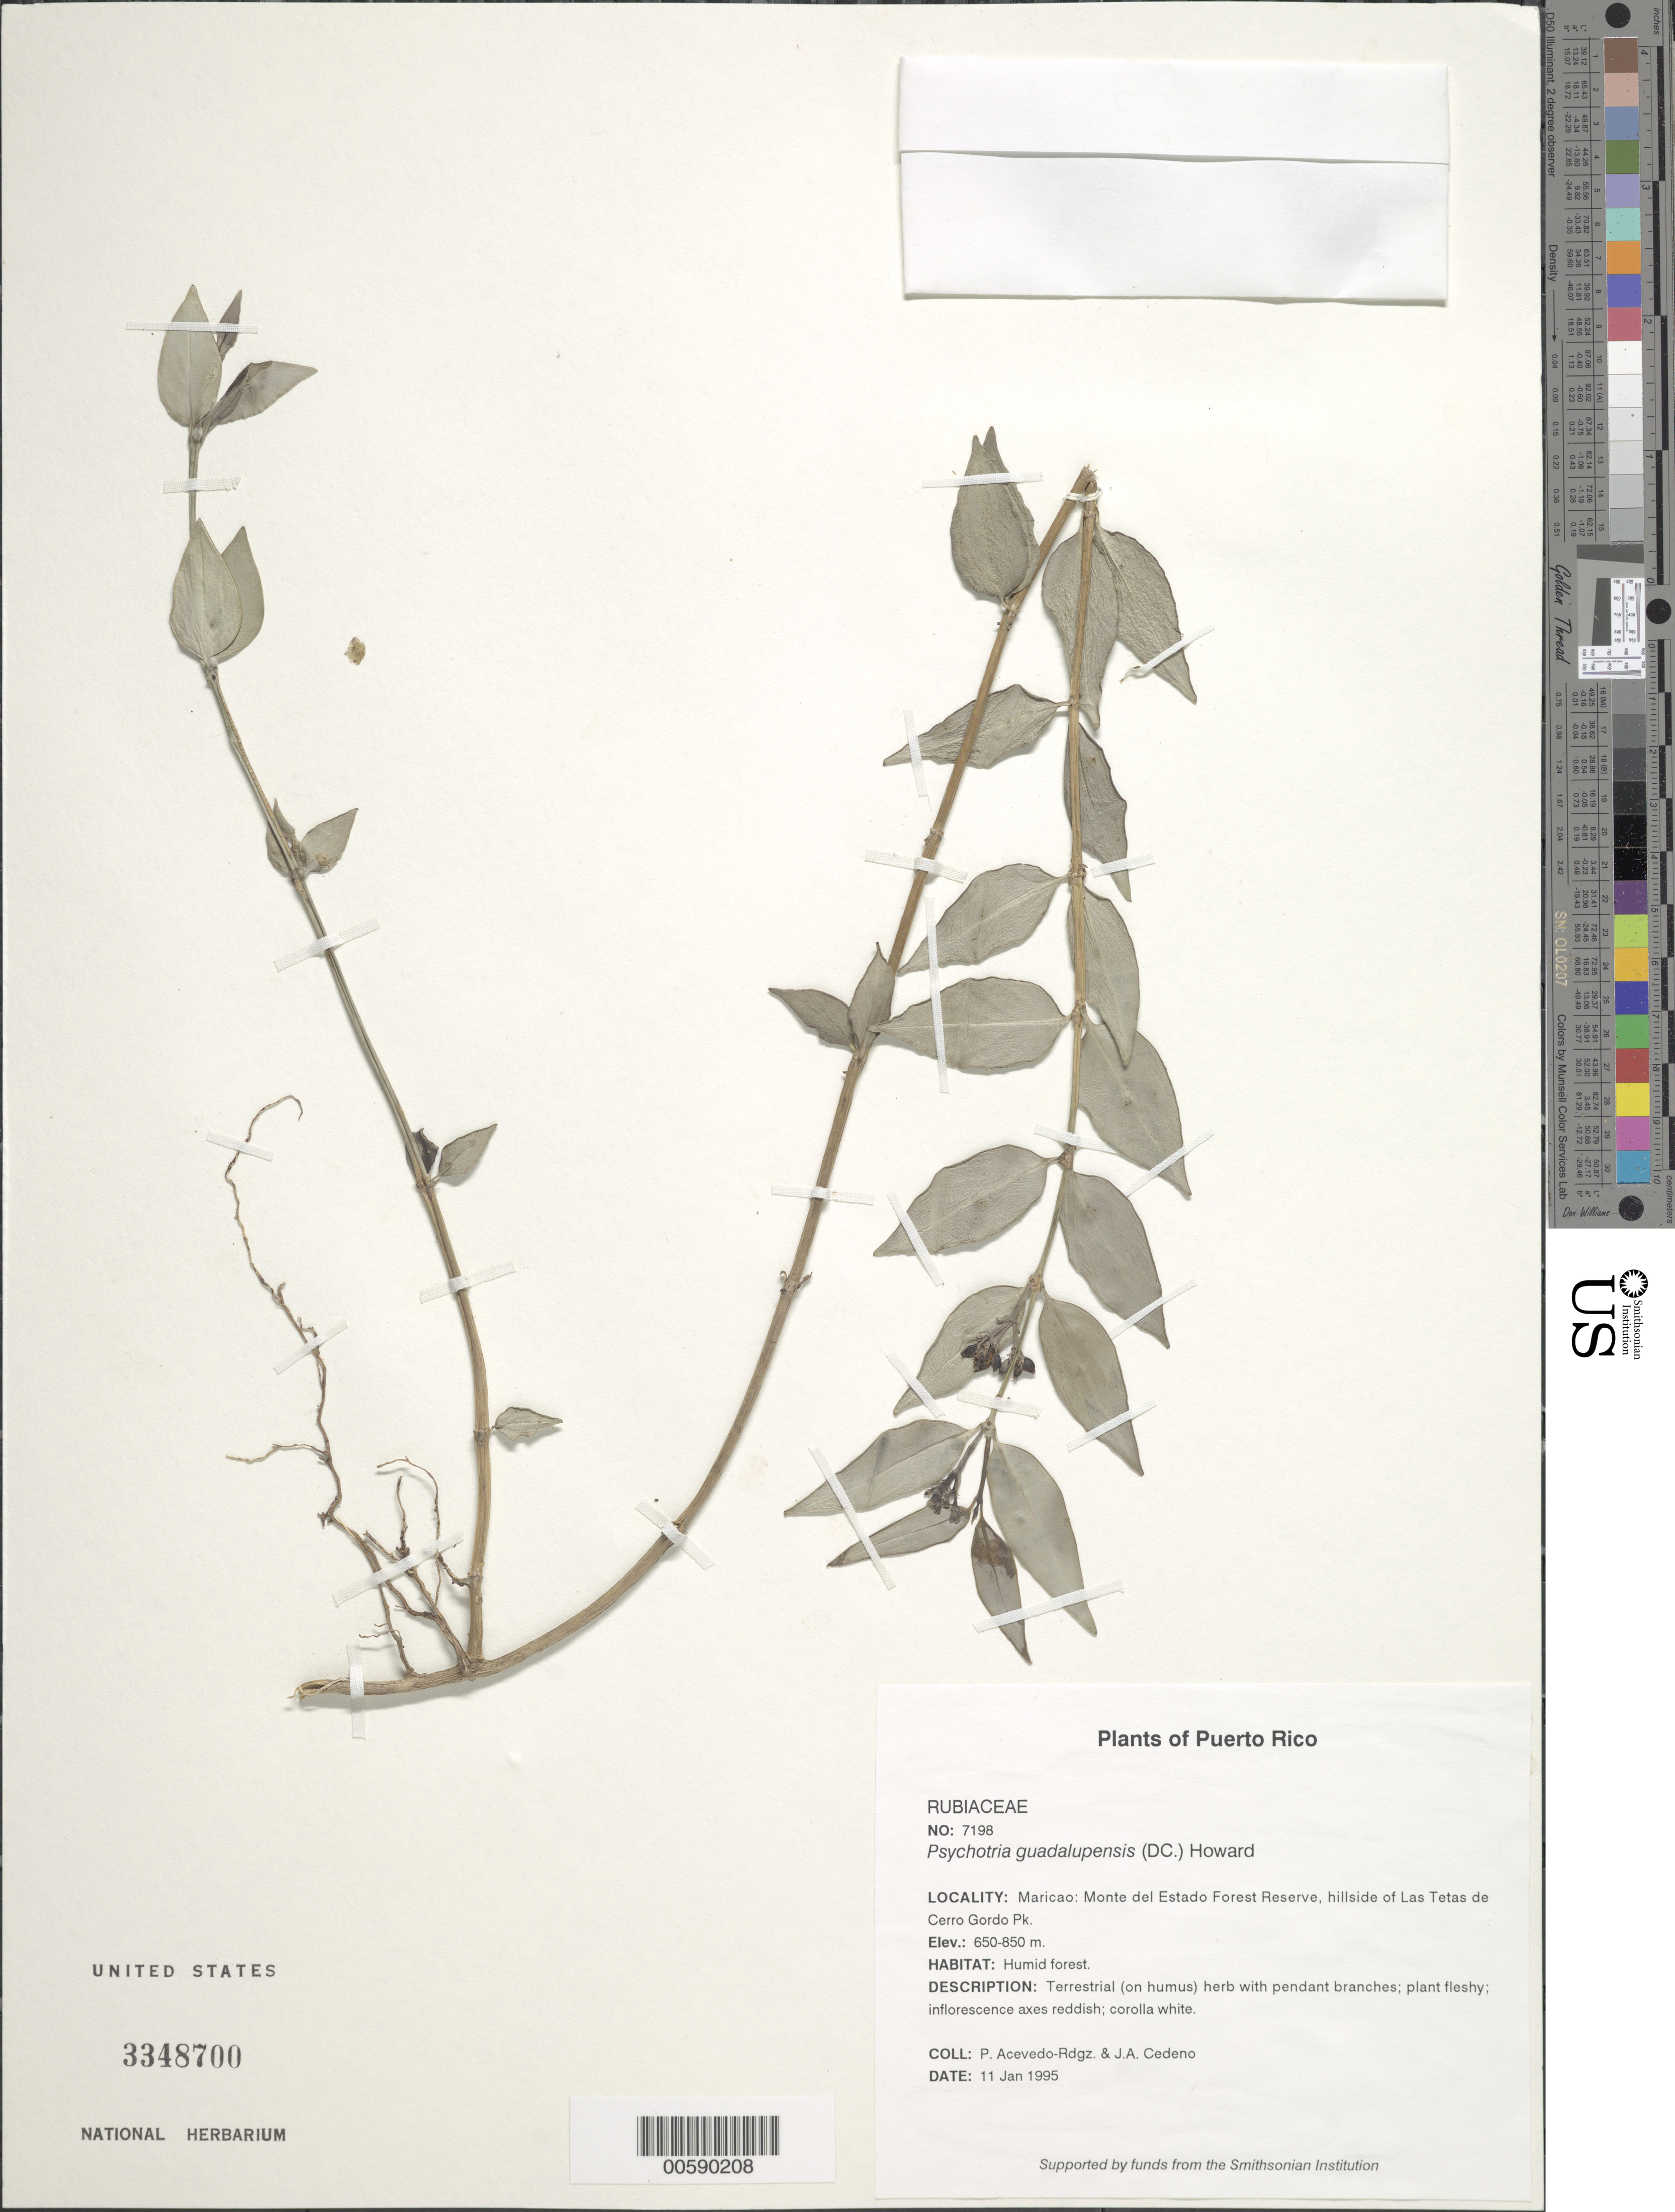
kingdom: Plantae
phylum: Tracheophyta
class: Magnoliopsida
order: Gentianales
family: Rubiaceae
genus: Psychotria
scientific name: Psychotria guadalupensis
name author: (DC.) R.A. Howard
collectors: P. Acevedo-Rodr. & J. A. Cedeño M.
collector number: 7198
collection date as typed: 11 Jan 1995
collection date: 1995-01-11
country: Puerto Rico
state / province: Maricao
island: Puerto Rico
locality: Maricao: Monte del Estado Forest Reserve, hillside of Las Tetas de Cerro Gordo Pk.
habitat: Humid forest.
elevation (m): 650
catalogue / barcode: US 3348700